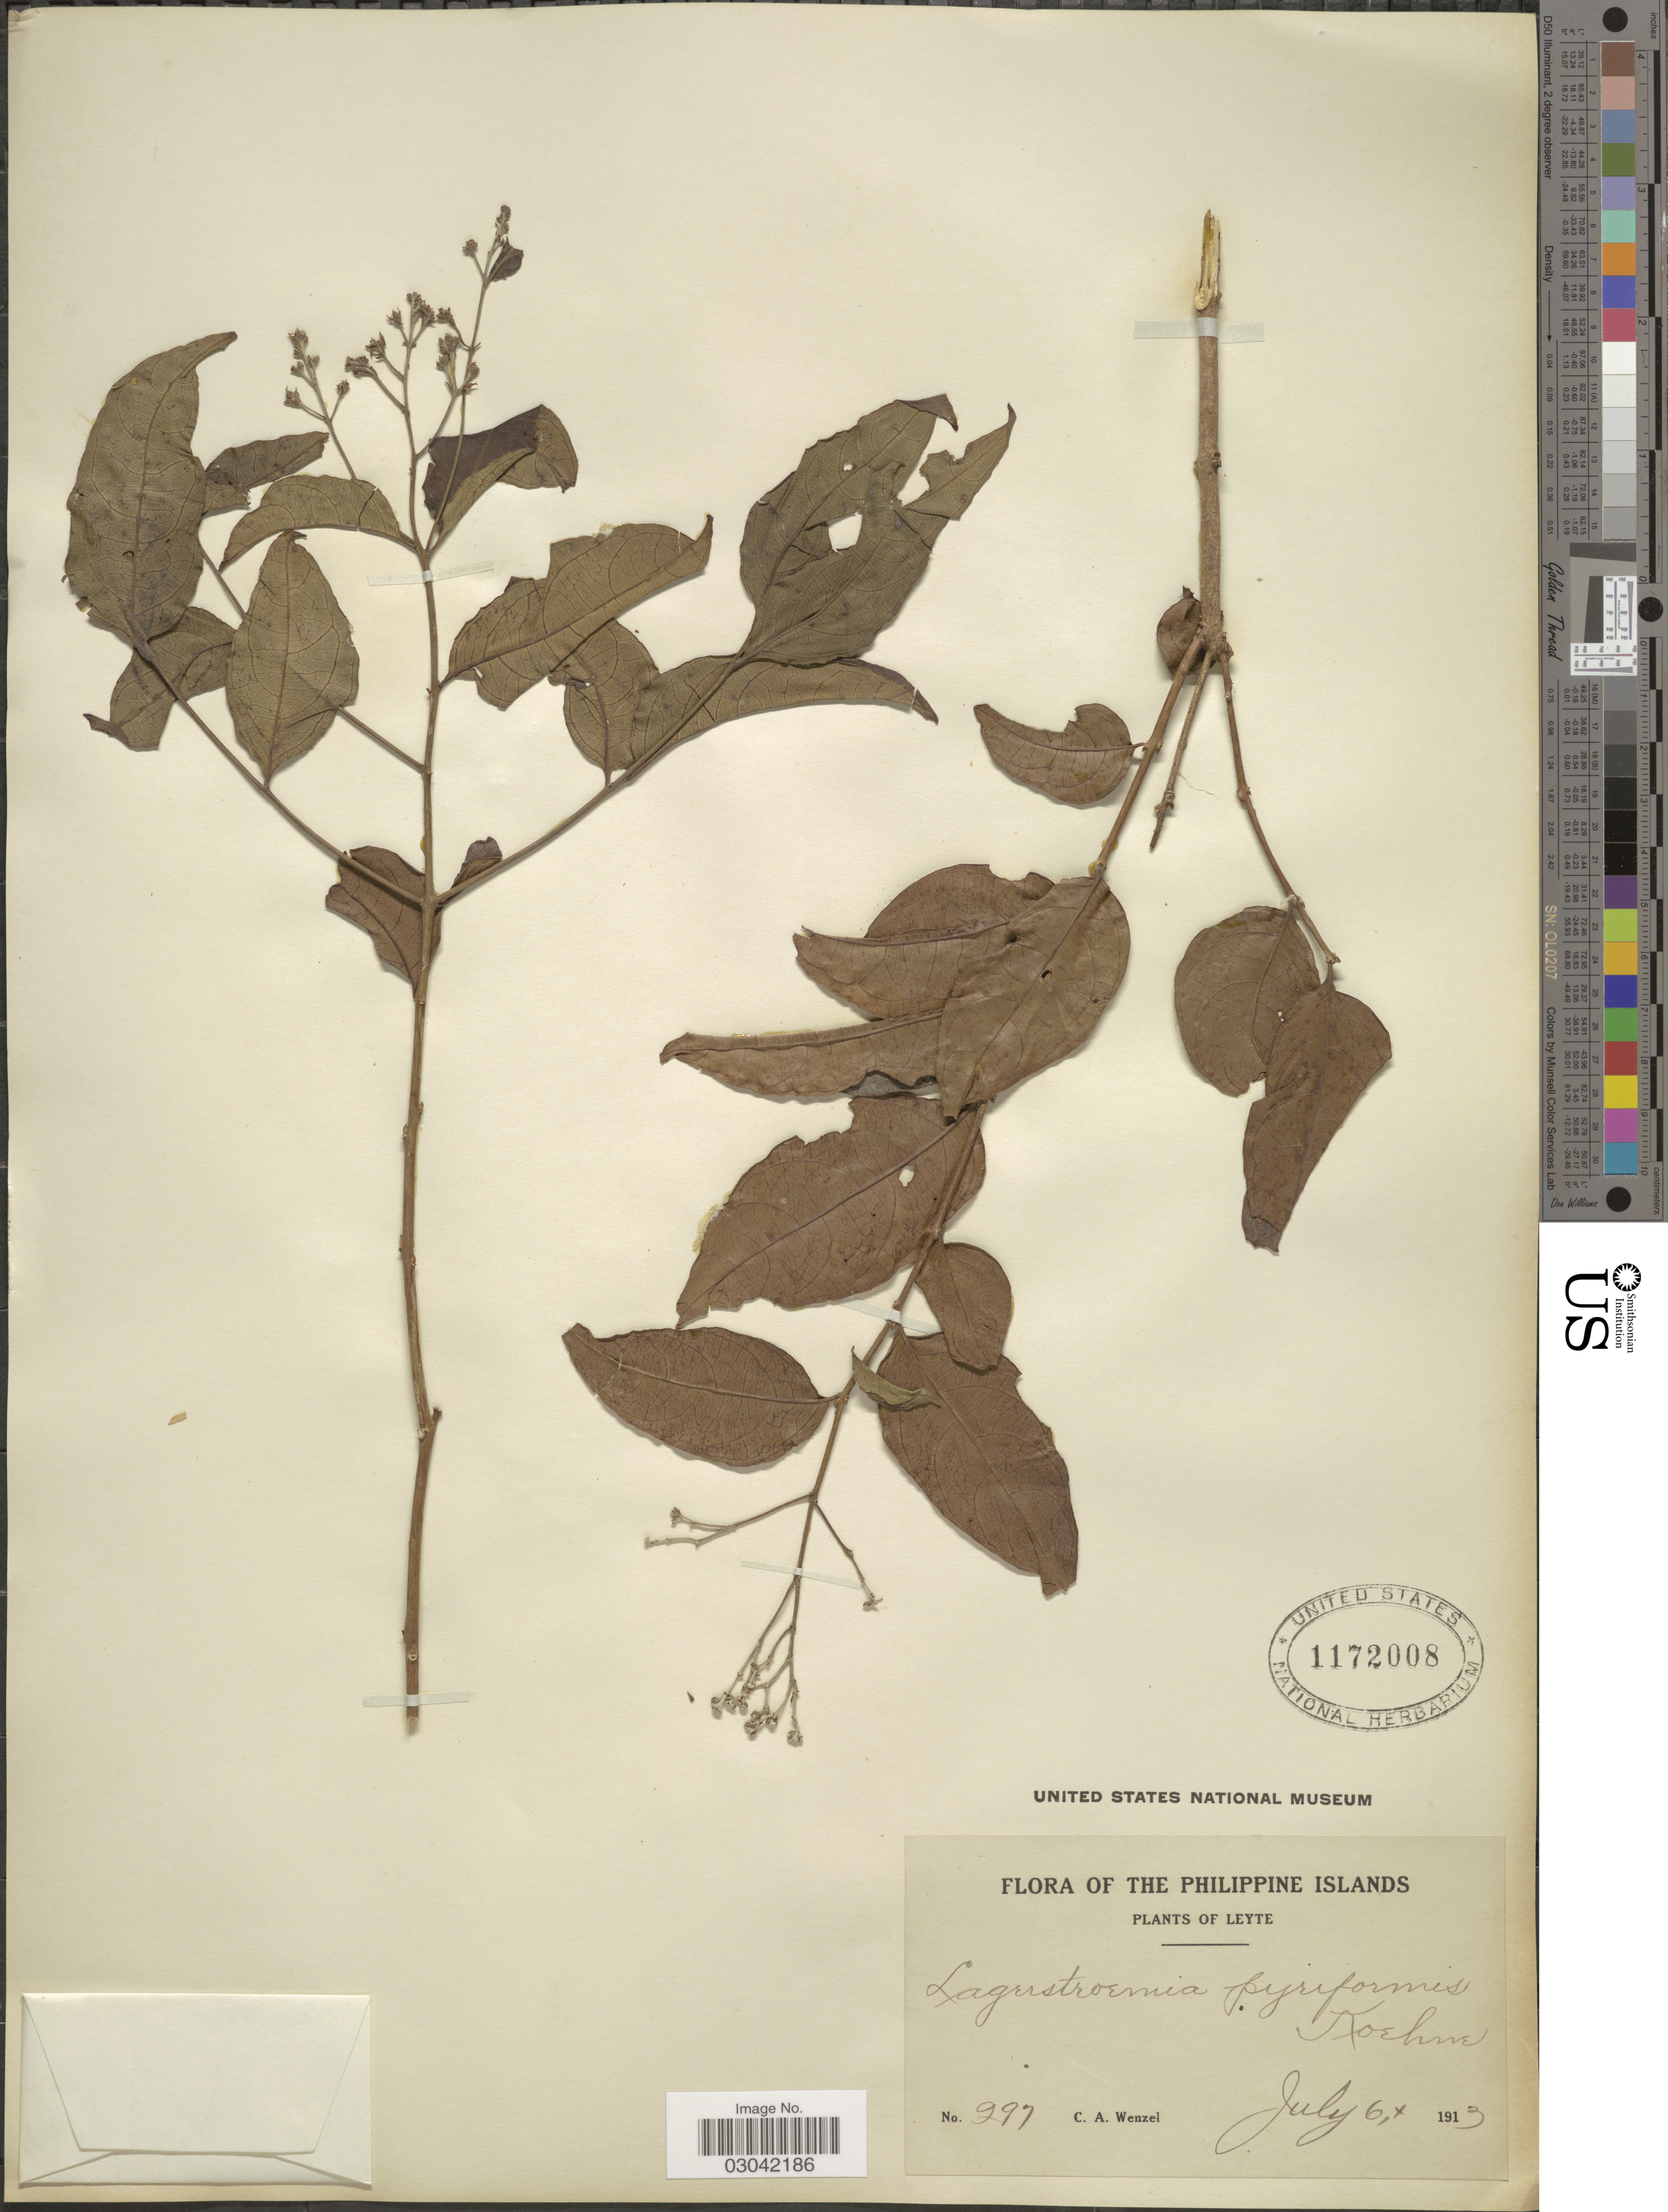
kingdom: Plantae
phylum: Tracheophyta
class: Magnoliopsida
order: Myrtales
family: Lythraceae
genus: Lagerstroemia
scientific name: Lagerstroemia piriformis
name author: Koehne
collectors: C. Wenzel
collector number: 297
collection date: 1913-06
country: Philippines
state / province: Eastern Visayas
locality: Leyte.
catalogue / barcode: US 1172008